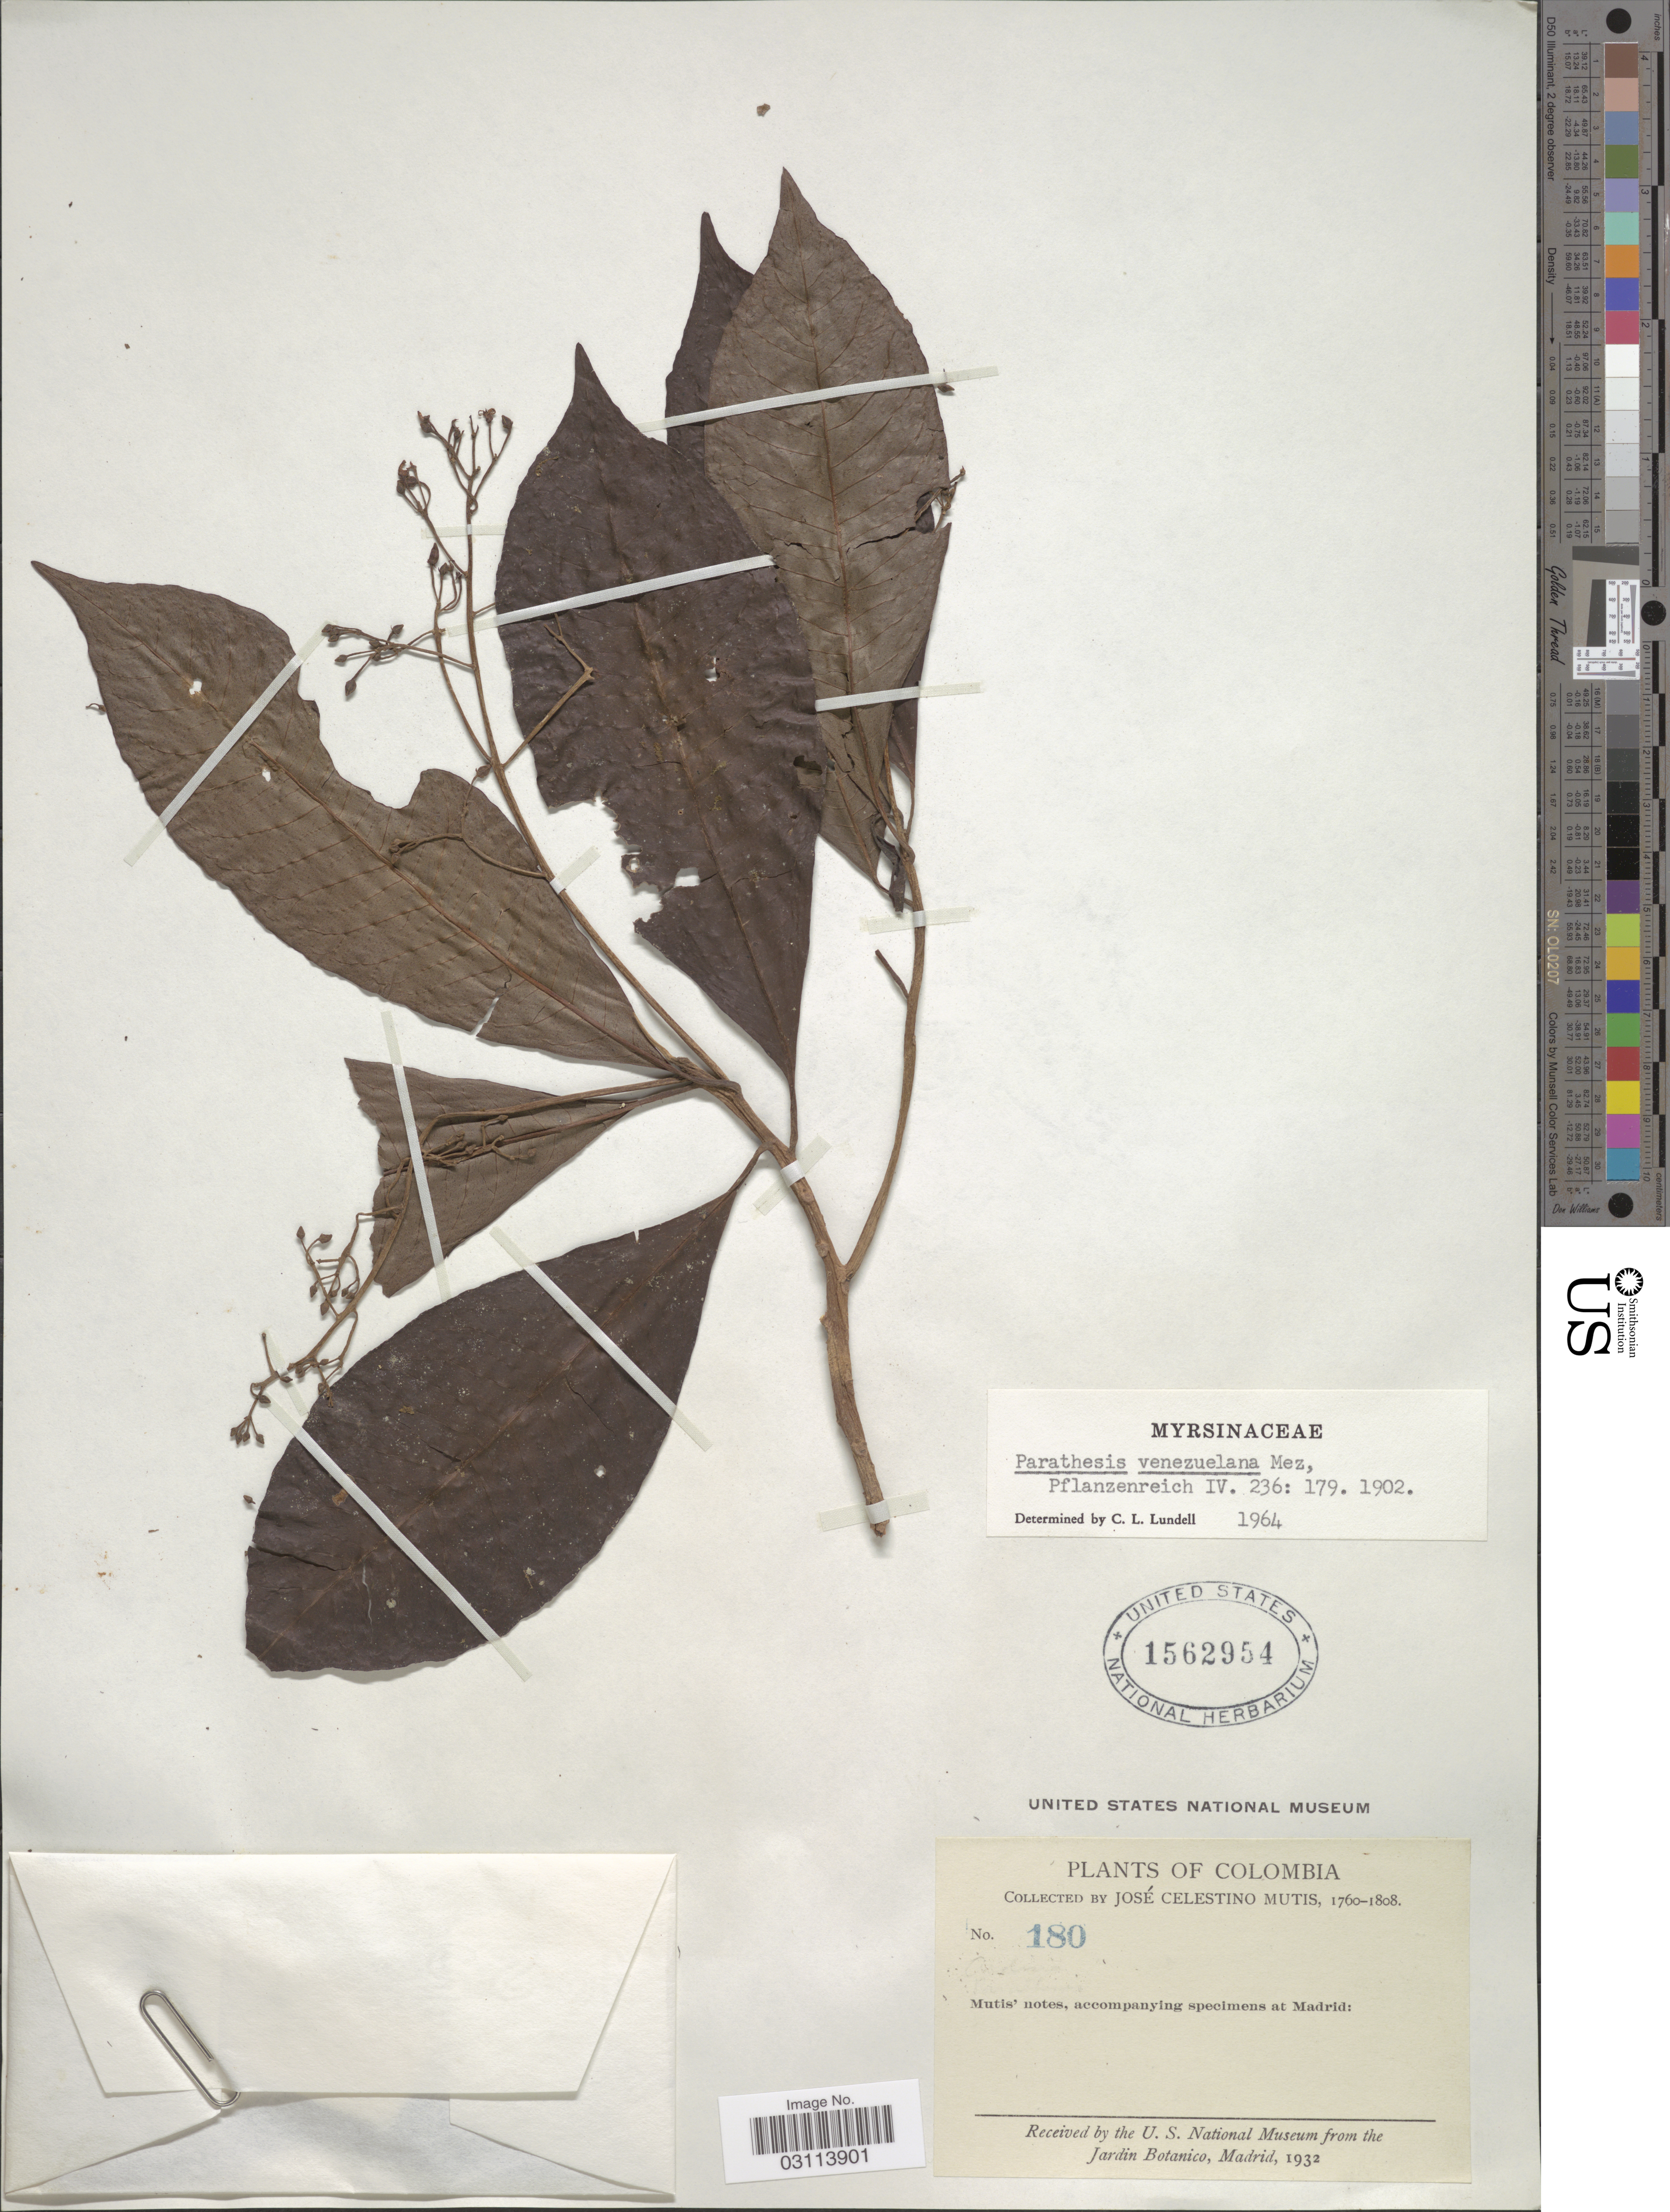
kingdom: Plantae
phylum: Tracheophyta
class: Magnoliopsida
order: Ericales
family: Primulaceae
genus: Parathesis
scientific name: Parathesis venezuelana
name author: Mez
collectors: J. C. B. Mutis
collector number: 180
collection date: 1760/1808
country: Colombia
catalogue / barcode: US 1562954